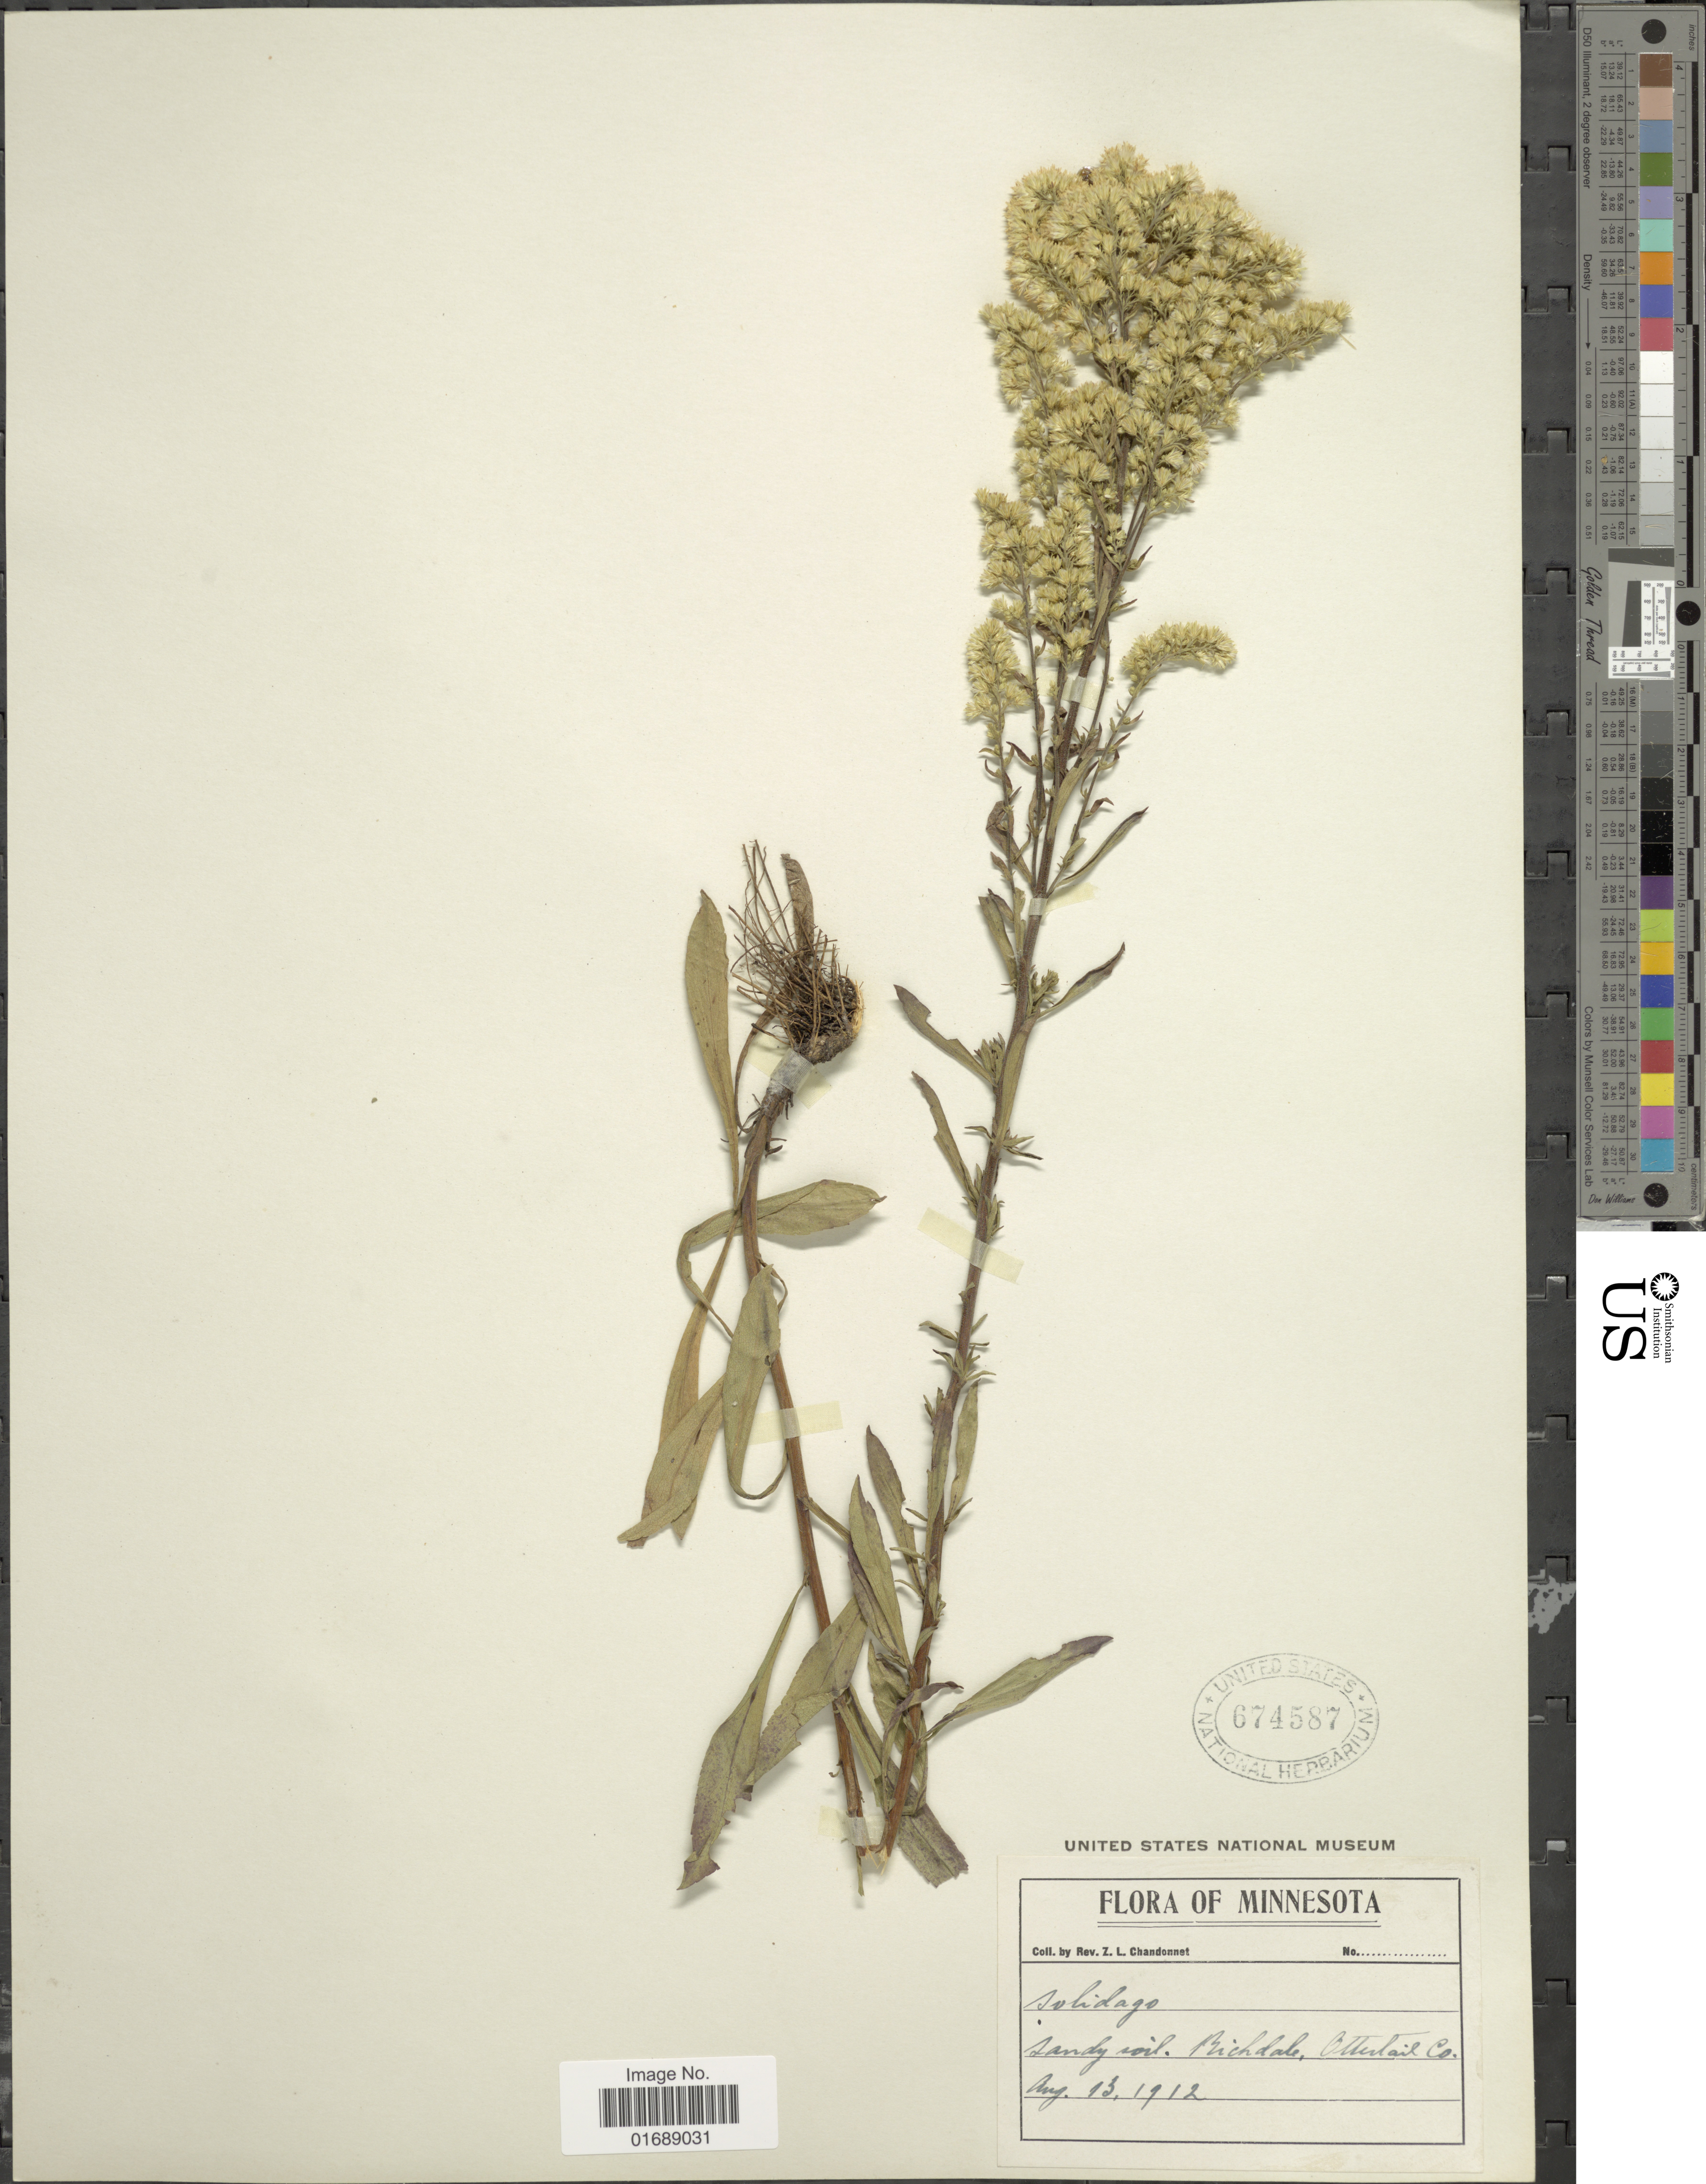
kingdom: Plantae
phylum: Tracheophyta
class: Magnoliopsida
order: Asterales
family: Asteraceae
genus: Solidago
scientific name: Solidago nemoralis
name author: Aiton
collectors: Z. Chandonnet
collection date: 1912-08-13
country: United States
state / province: Minnesota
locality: Richdale, Otter tail Co.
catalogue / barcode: US 674587